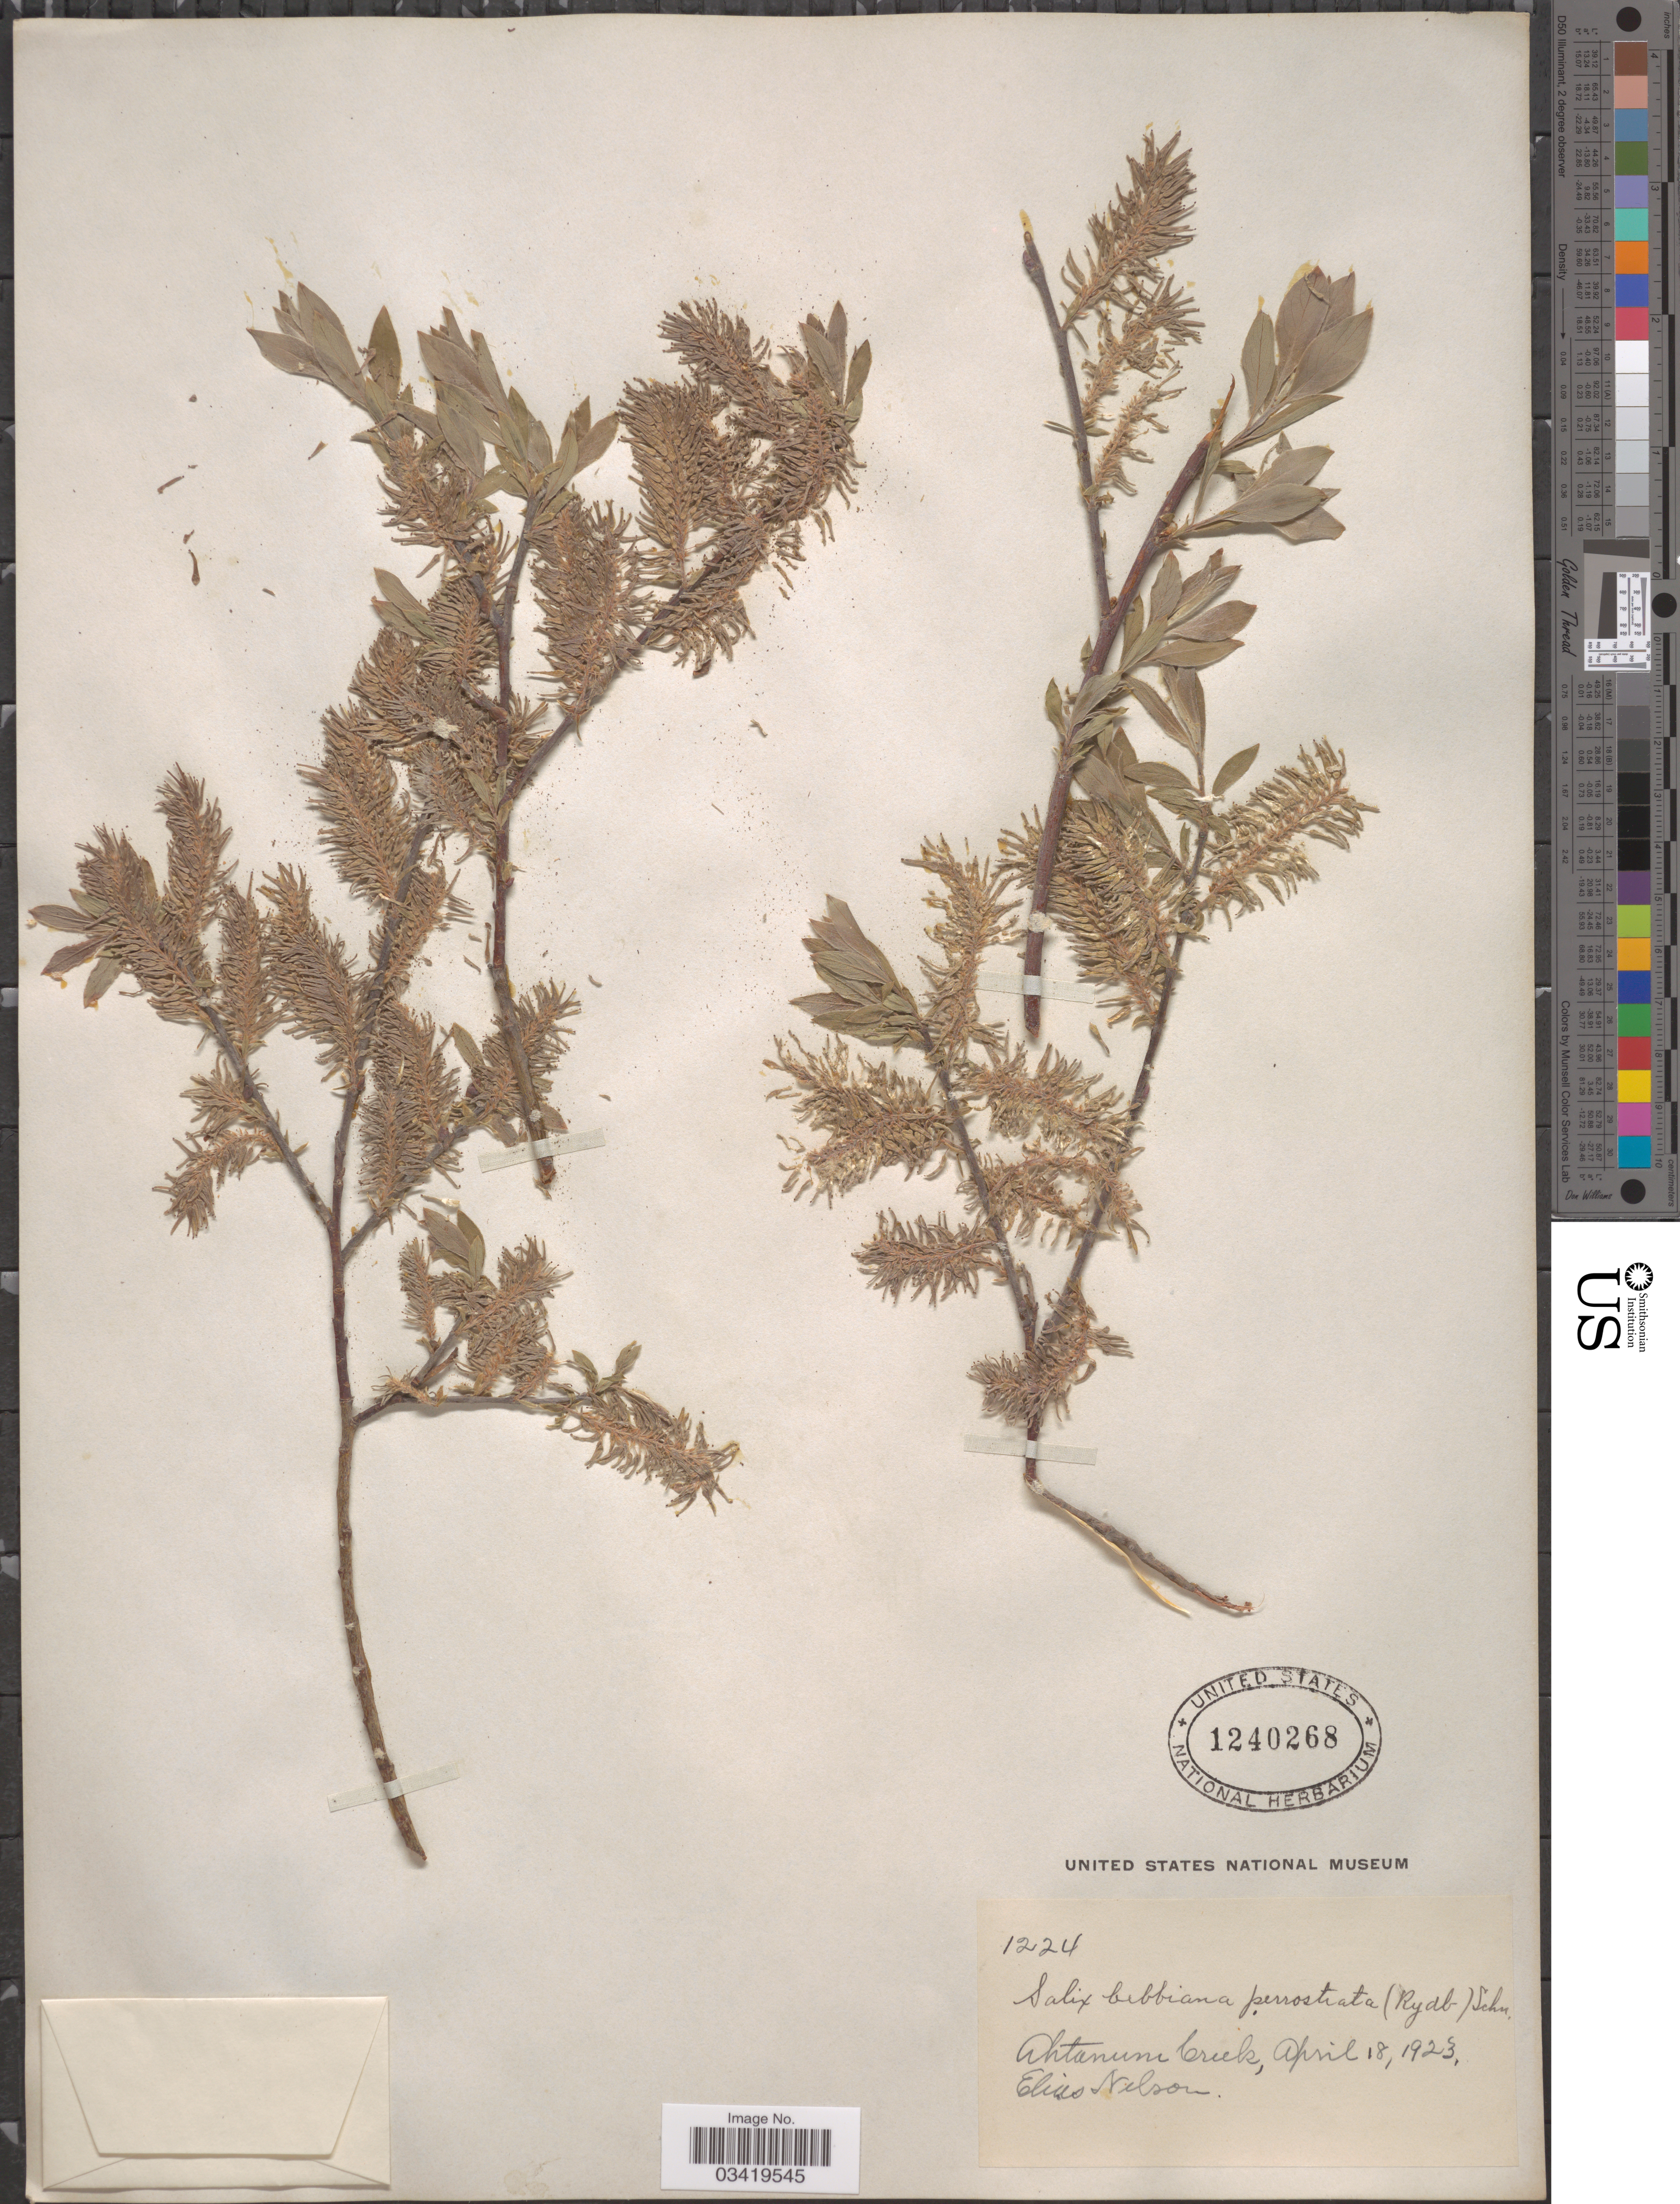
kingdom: Plantae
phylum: Tracheophyta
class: Magnoliopsida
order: Malpighiales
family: Salicaceae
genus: Salix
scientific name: Salix bebbiana var. perrostrata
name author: Sarg.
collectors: E. Nelson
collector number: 1224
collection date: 1923-04-18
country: United States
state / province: Washington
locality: Ahtanum Creek.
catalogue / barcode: US 1240268